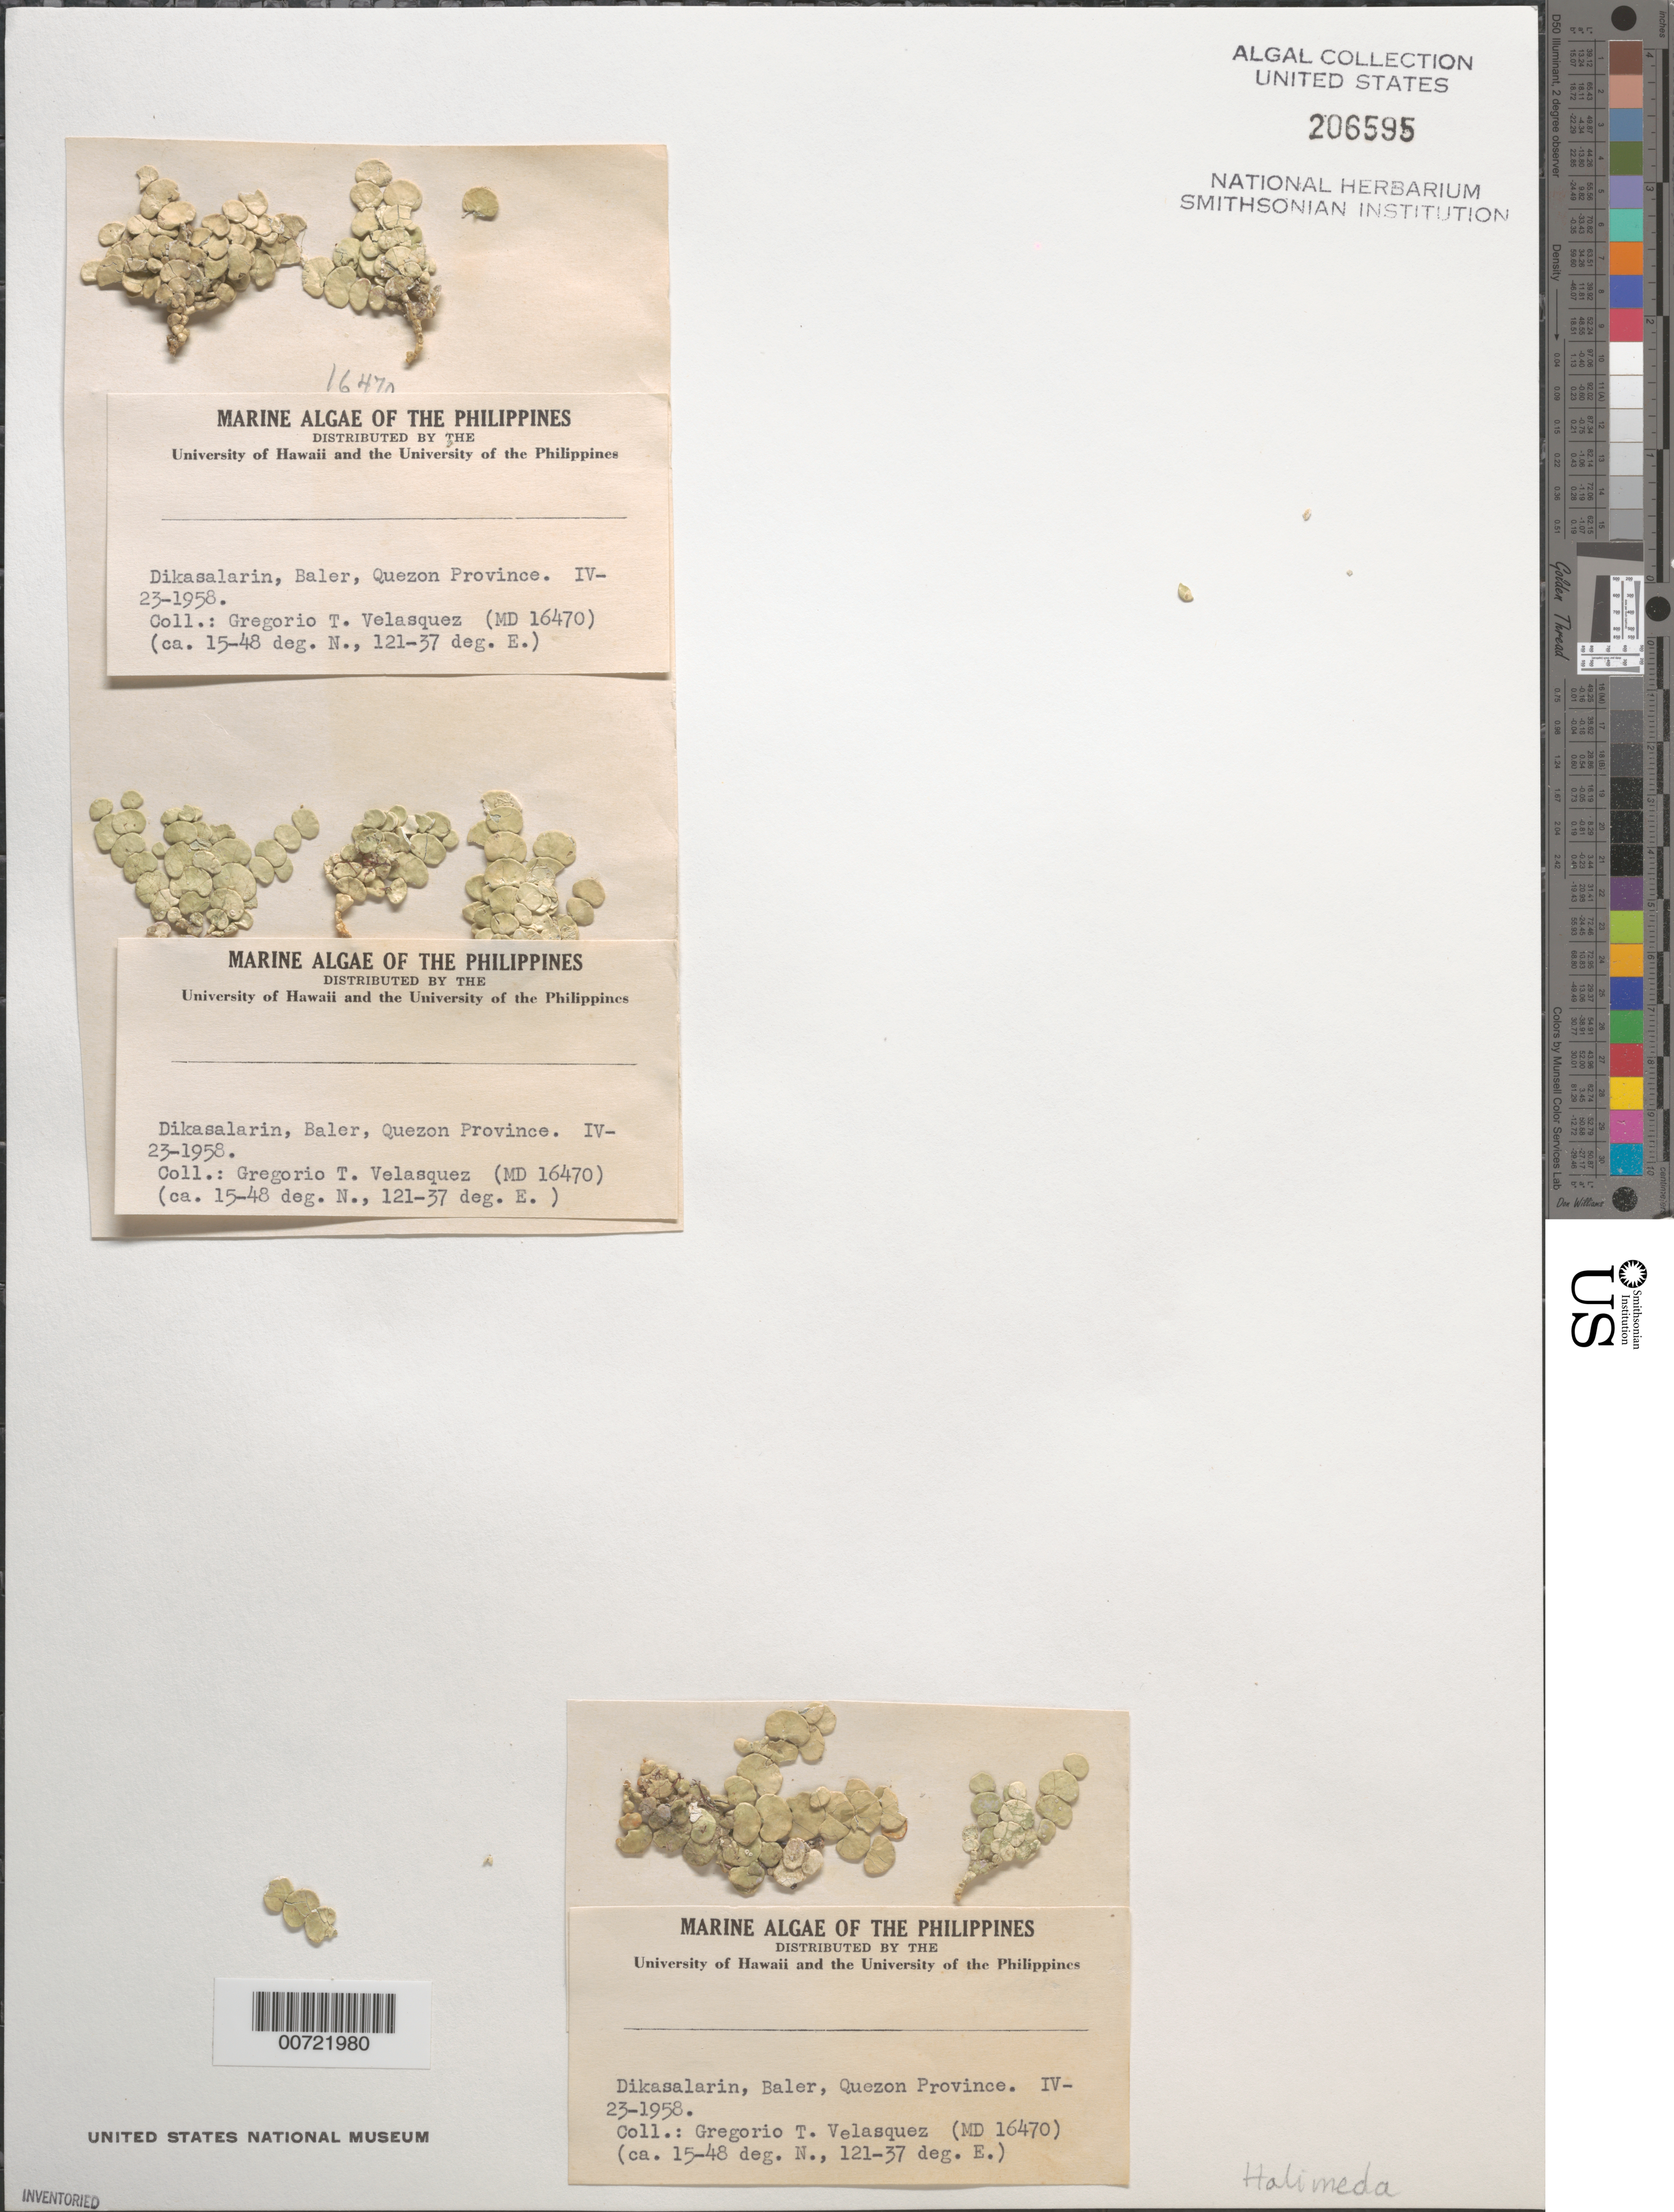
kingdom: Plantae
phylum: Chlorophyta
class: Ulvophyceae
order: Bryopsidales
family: Halimedaceae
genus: Halimeda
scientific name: Halimeda sp.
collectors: G. Velasquez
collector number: MSD 16470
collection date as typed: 23 Apr 1958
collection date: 1958-04-23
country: Philippines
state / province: Central Luzon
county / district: Aurora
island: Luzon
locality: Dikasalarin, Baler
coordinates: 15-48 deg. N., 121-37 deg. E.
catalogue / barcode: US 206595